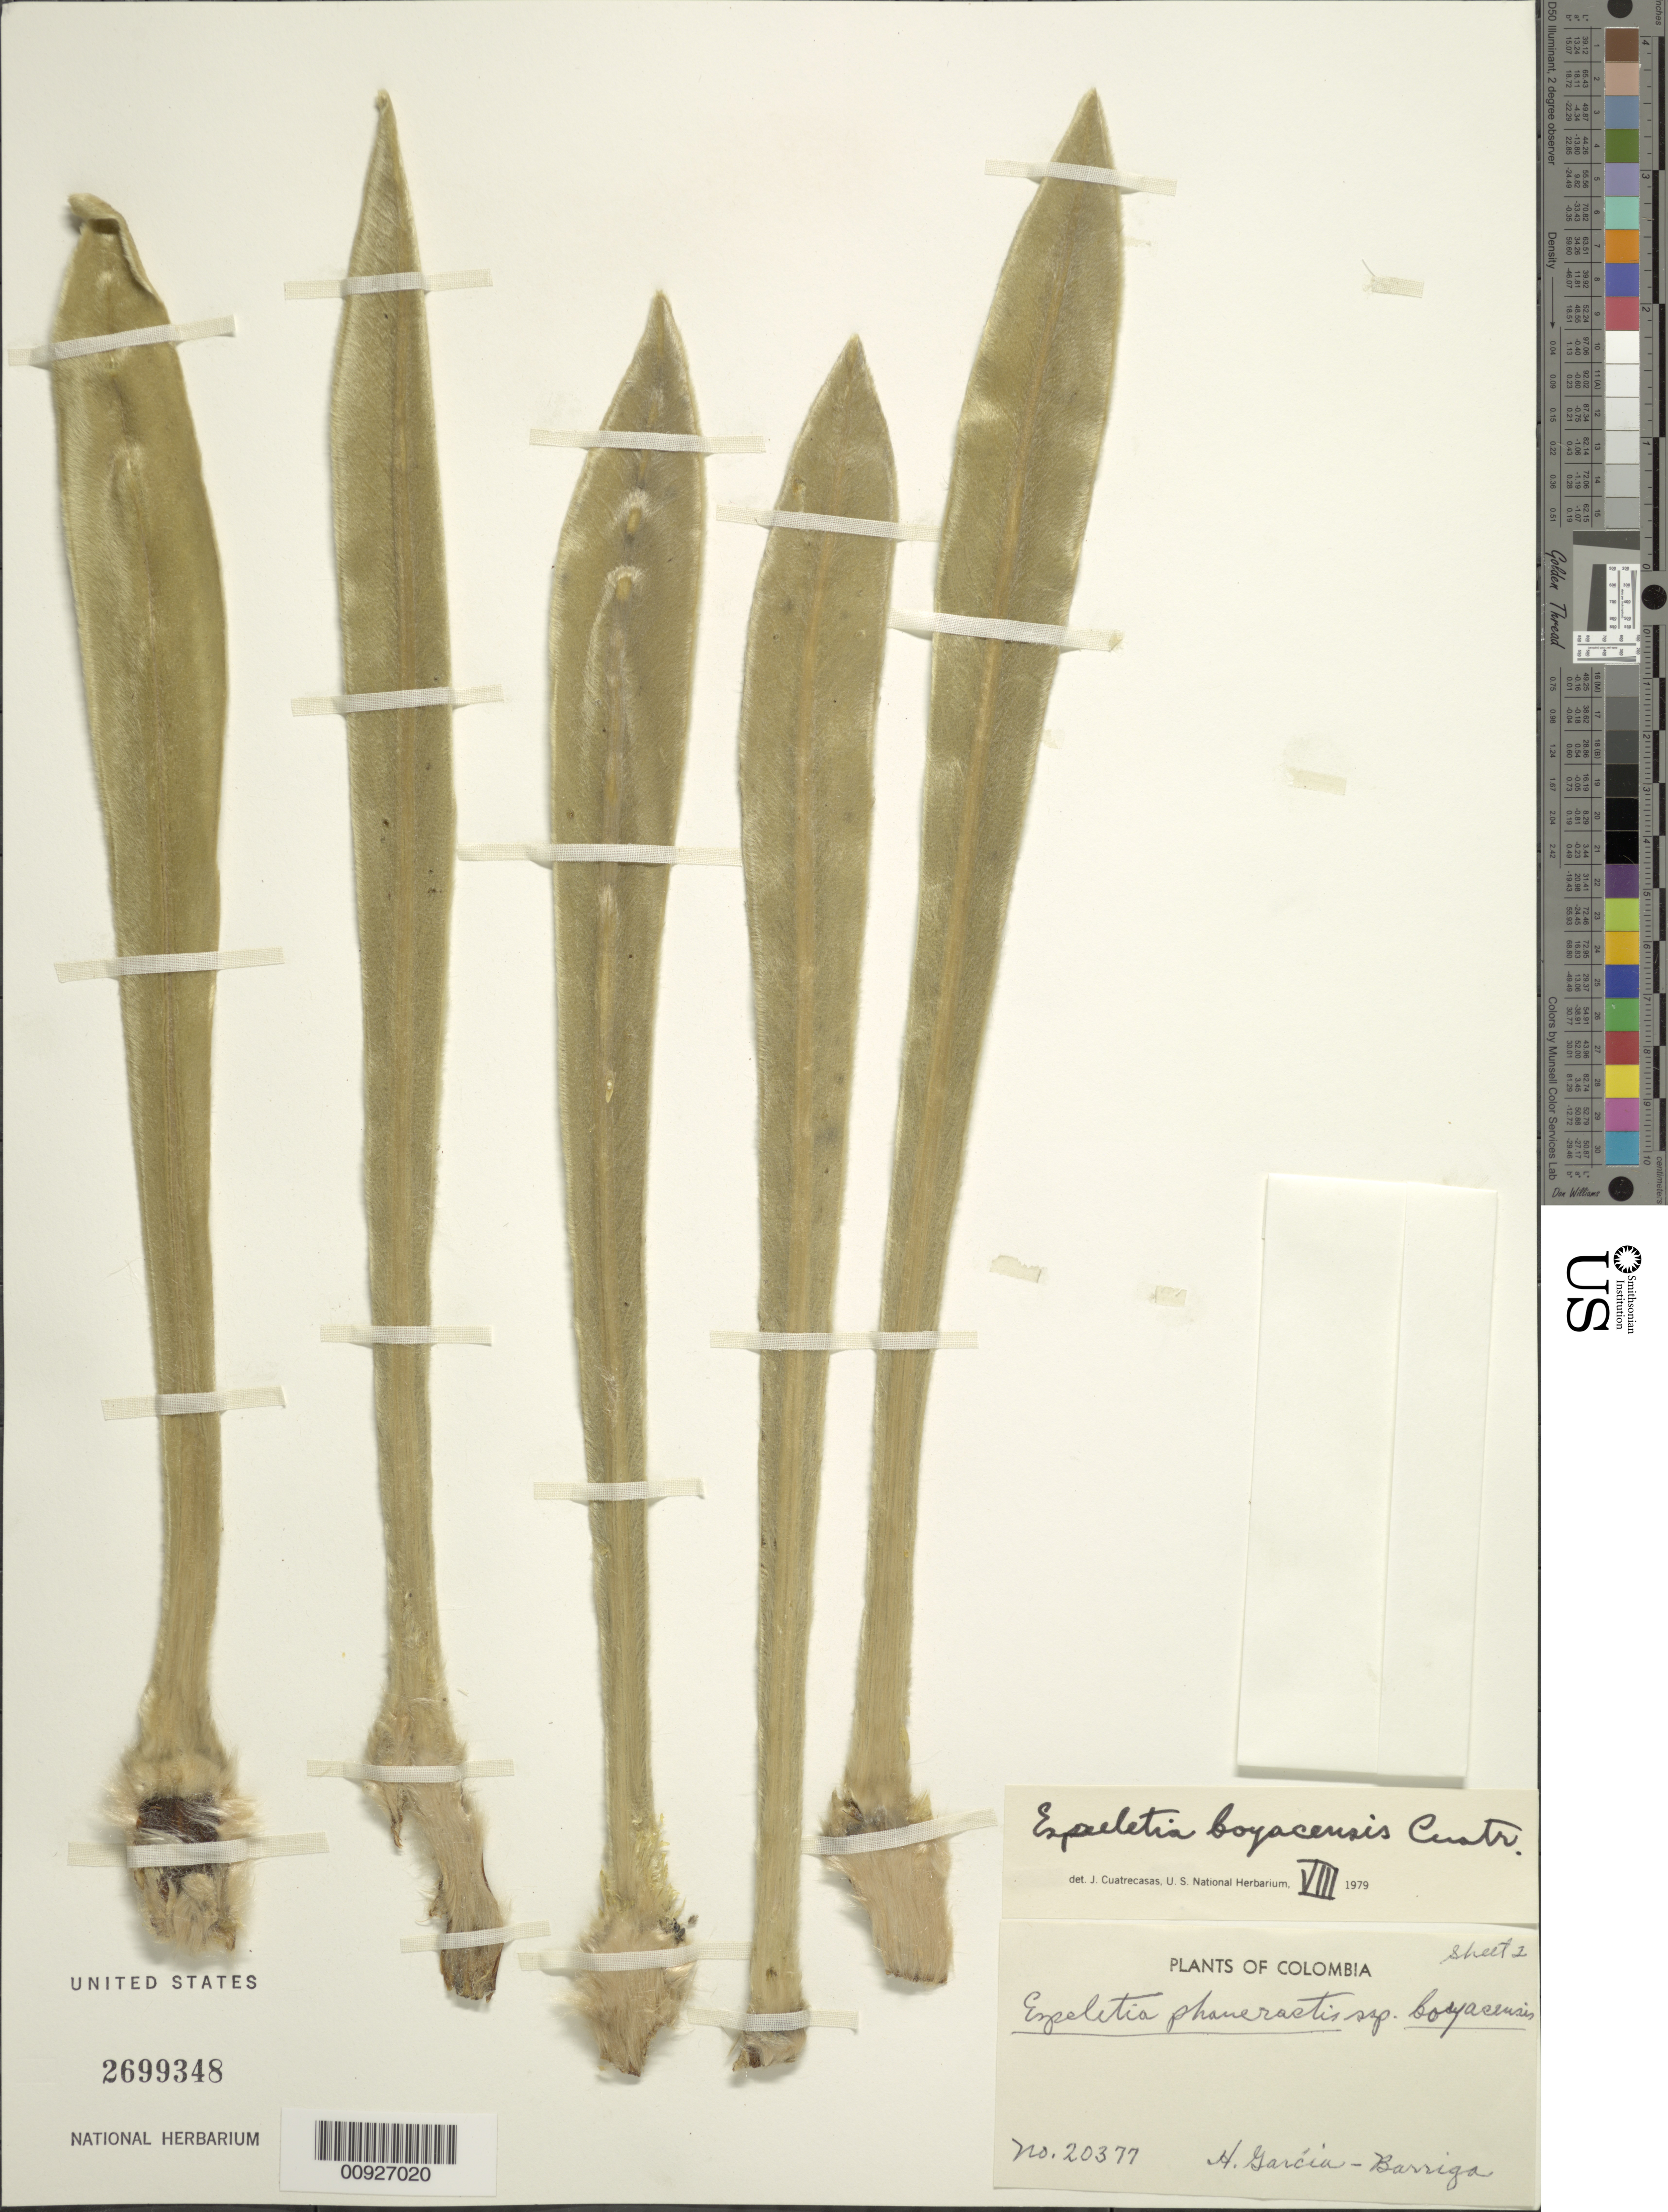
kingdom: Plantae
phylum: Tracheophyta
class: Magnoliopsida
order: Asterales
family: Asteraceae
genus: Espeletia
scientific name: Espeletia boyacensis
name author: Cuatrec.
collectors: H. García Barriga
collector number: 20377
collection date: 1972-10-20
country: Colombia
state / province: Boyacá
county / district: M. de Gámbita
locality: Gámbita; cerca al valle de Sote.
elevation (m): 3100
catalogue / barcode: US 2699348